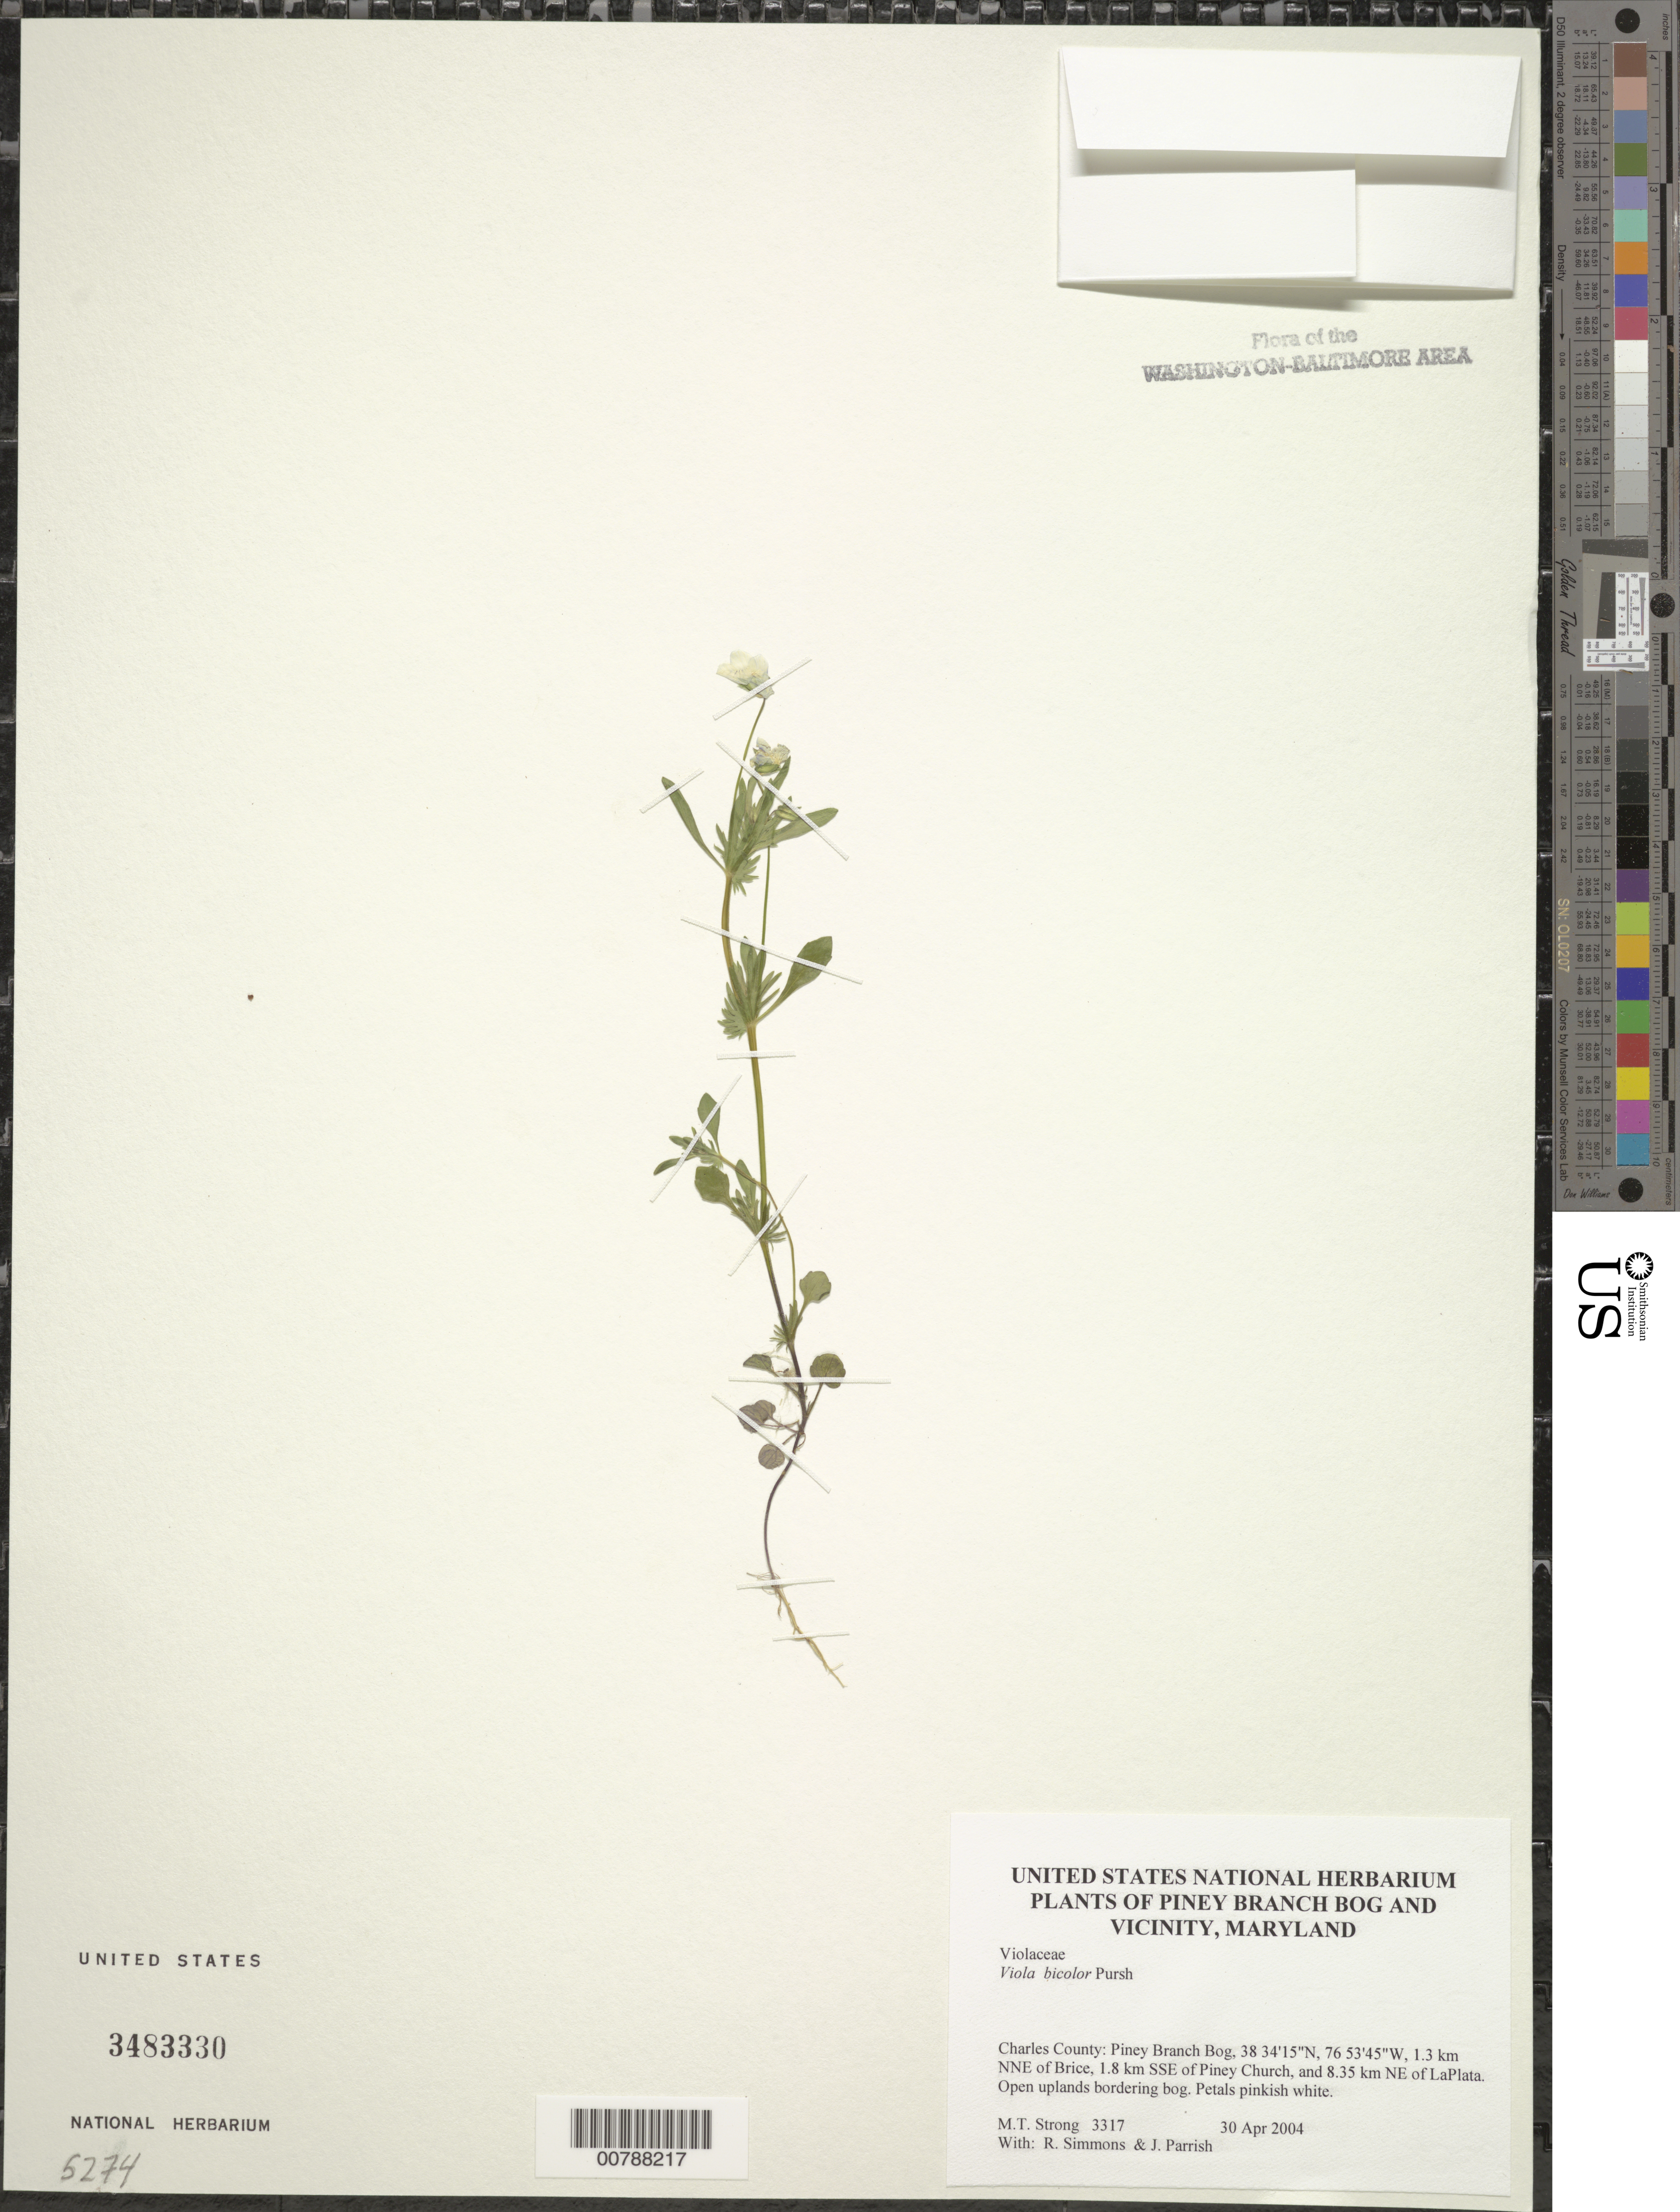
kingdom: Plantae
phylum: Tracheophyta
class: Magnoliopsida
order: Malpighiales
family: Violaceae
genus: Viola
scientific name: Viola bicolor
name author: Pursh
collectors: M. T. Strong, R. B. Simmons & J. Parrish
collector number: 3317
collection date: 2004-04-30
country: United States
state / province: Maryland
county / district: Charles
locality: Piney Branch Bog, 1.3 km NNE of Brice, 1.8 km SSE of Piney Church, and 8.35 km NE of LaPlata.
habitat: Open uplands bordering bog.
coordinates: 38 34 15 N, 76 53 45 W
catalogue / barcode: US 3483330